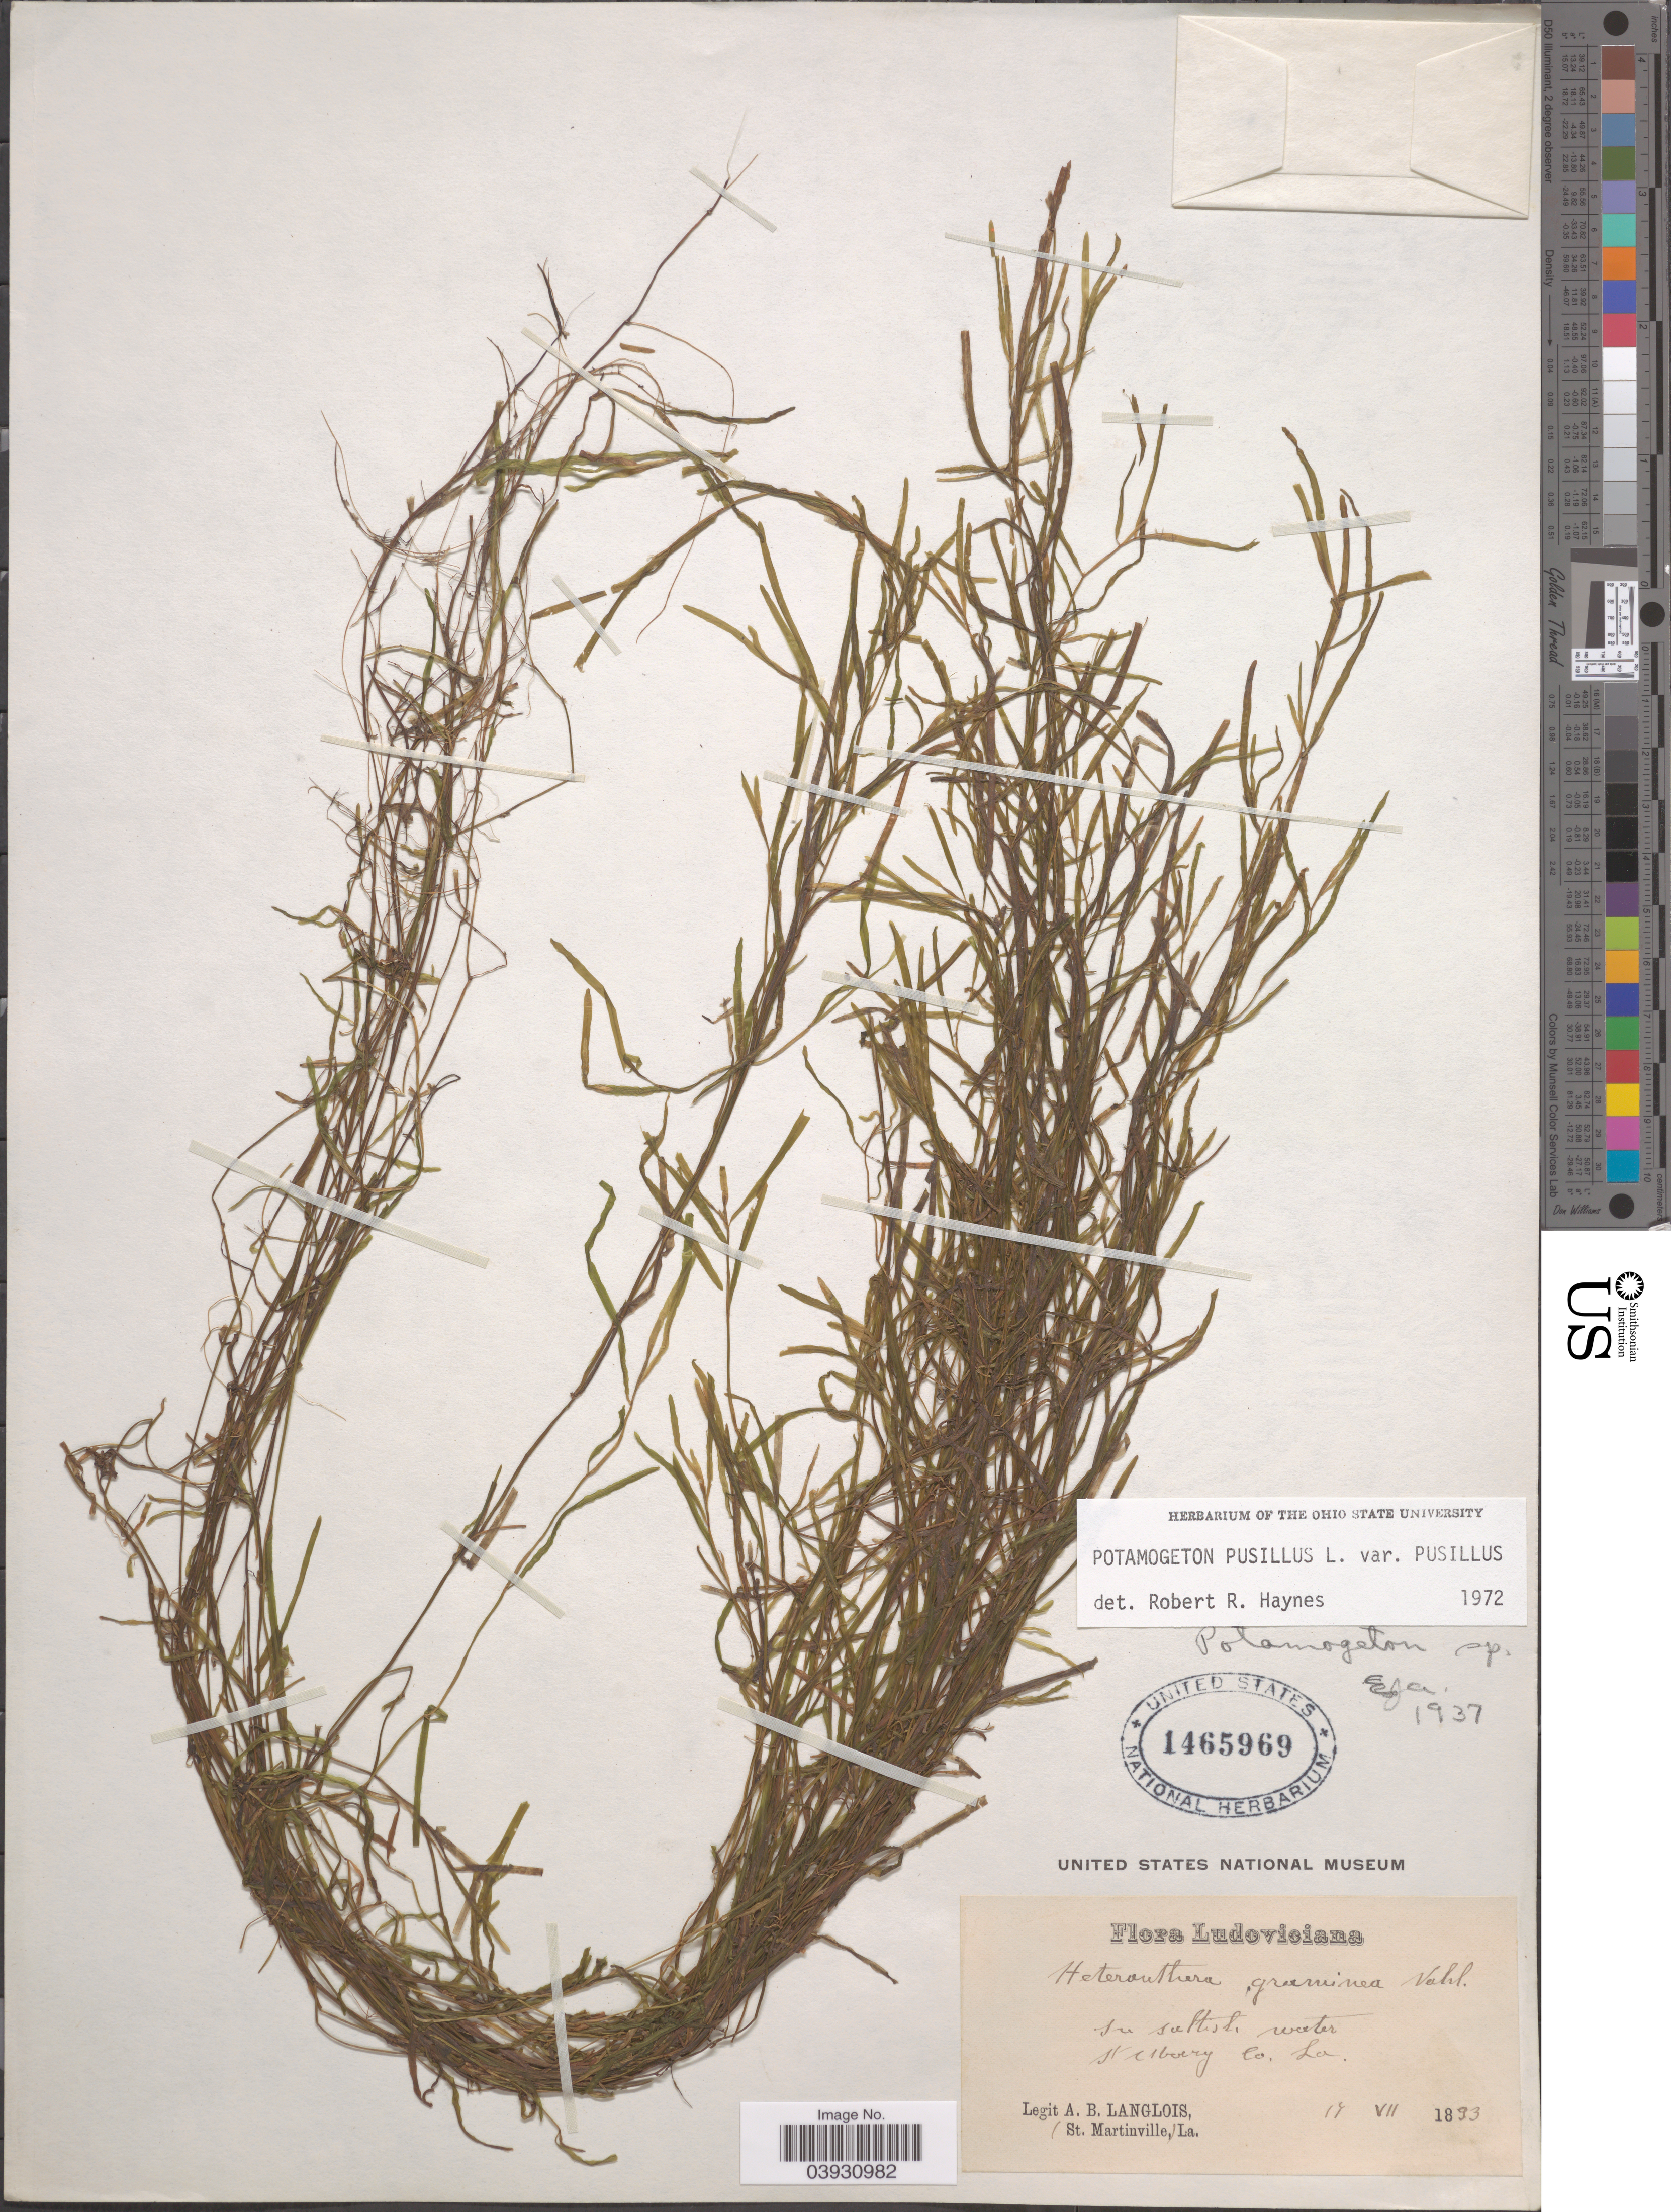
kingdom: Plantae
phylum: Tracheophyta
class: Liliopsida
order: Alismatales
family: Potamogetonaceae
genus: Potamogeton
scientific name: Potamogeton pusillus var. pusillus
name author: L.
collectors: A. Langlois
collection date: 1893-07-14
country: United States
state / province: Louisiana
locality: St Mary Co.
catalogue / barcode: US 1465969